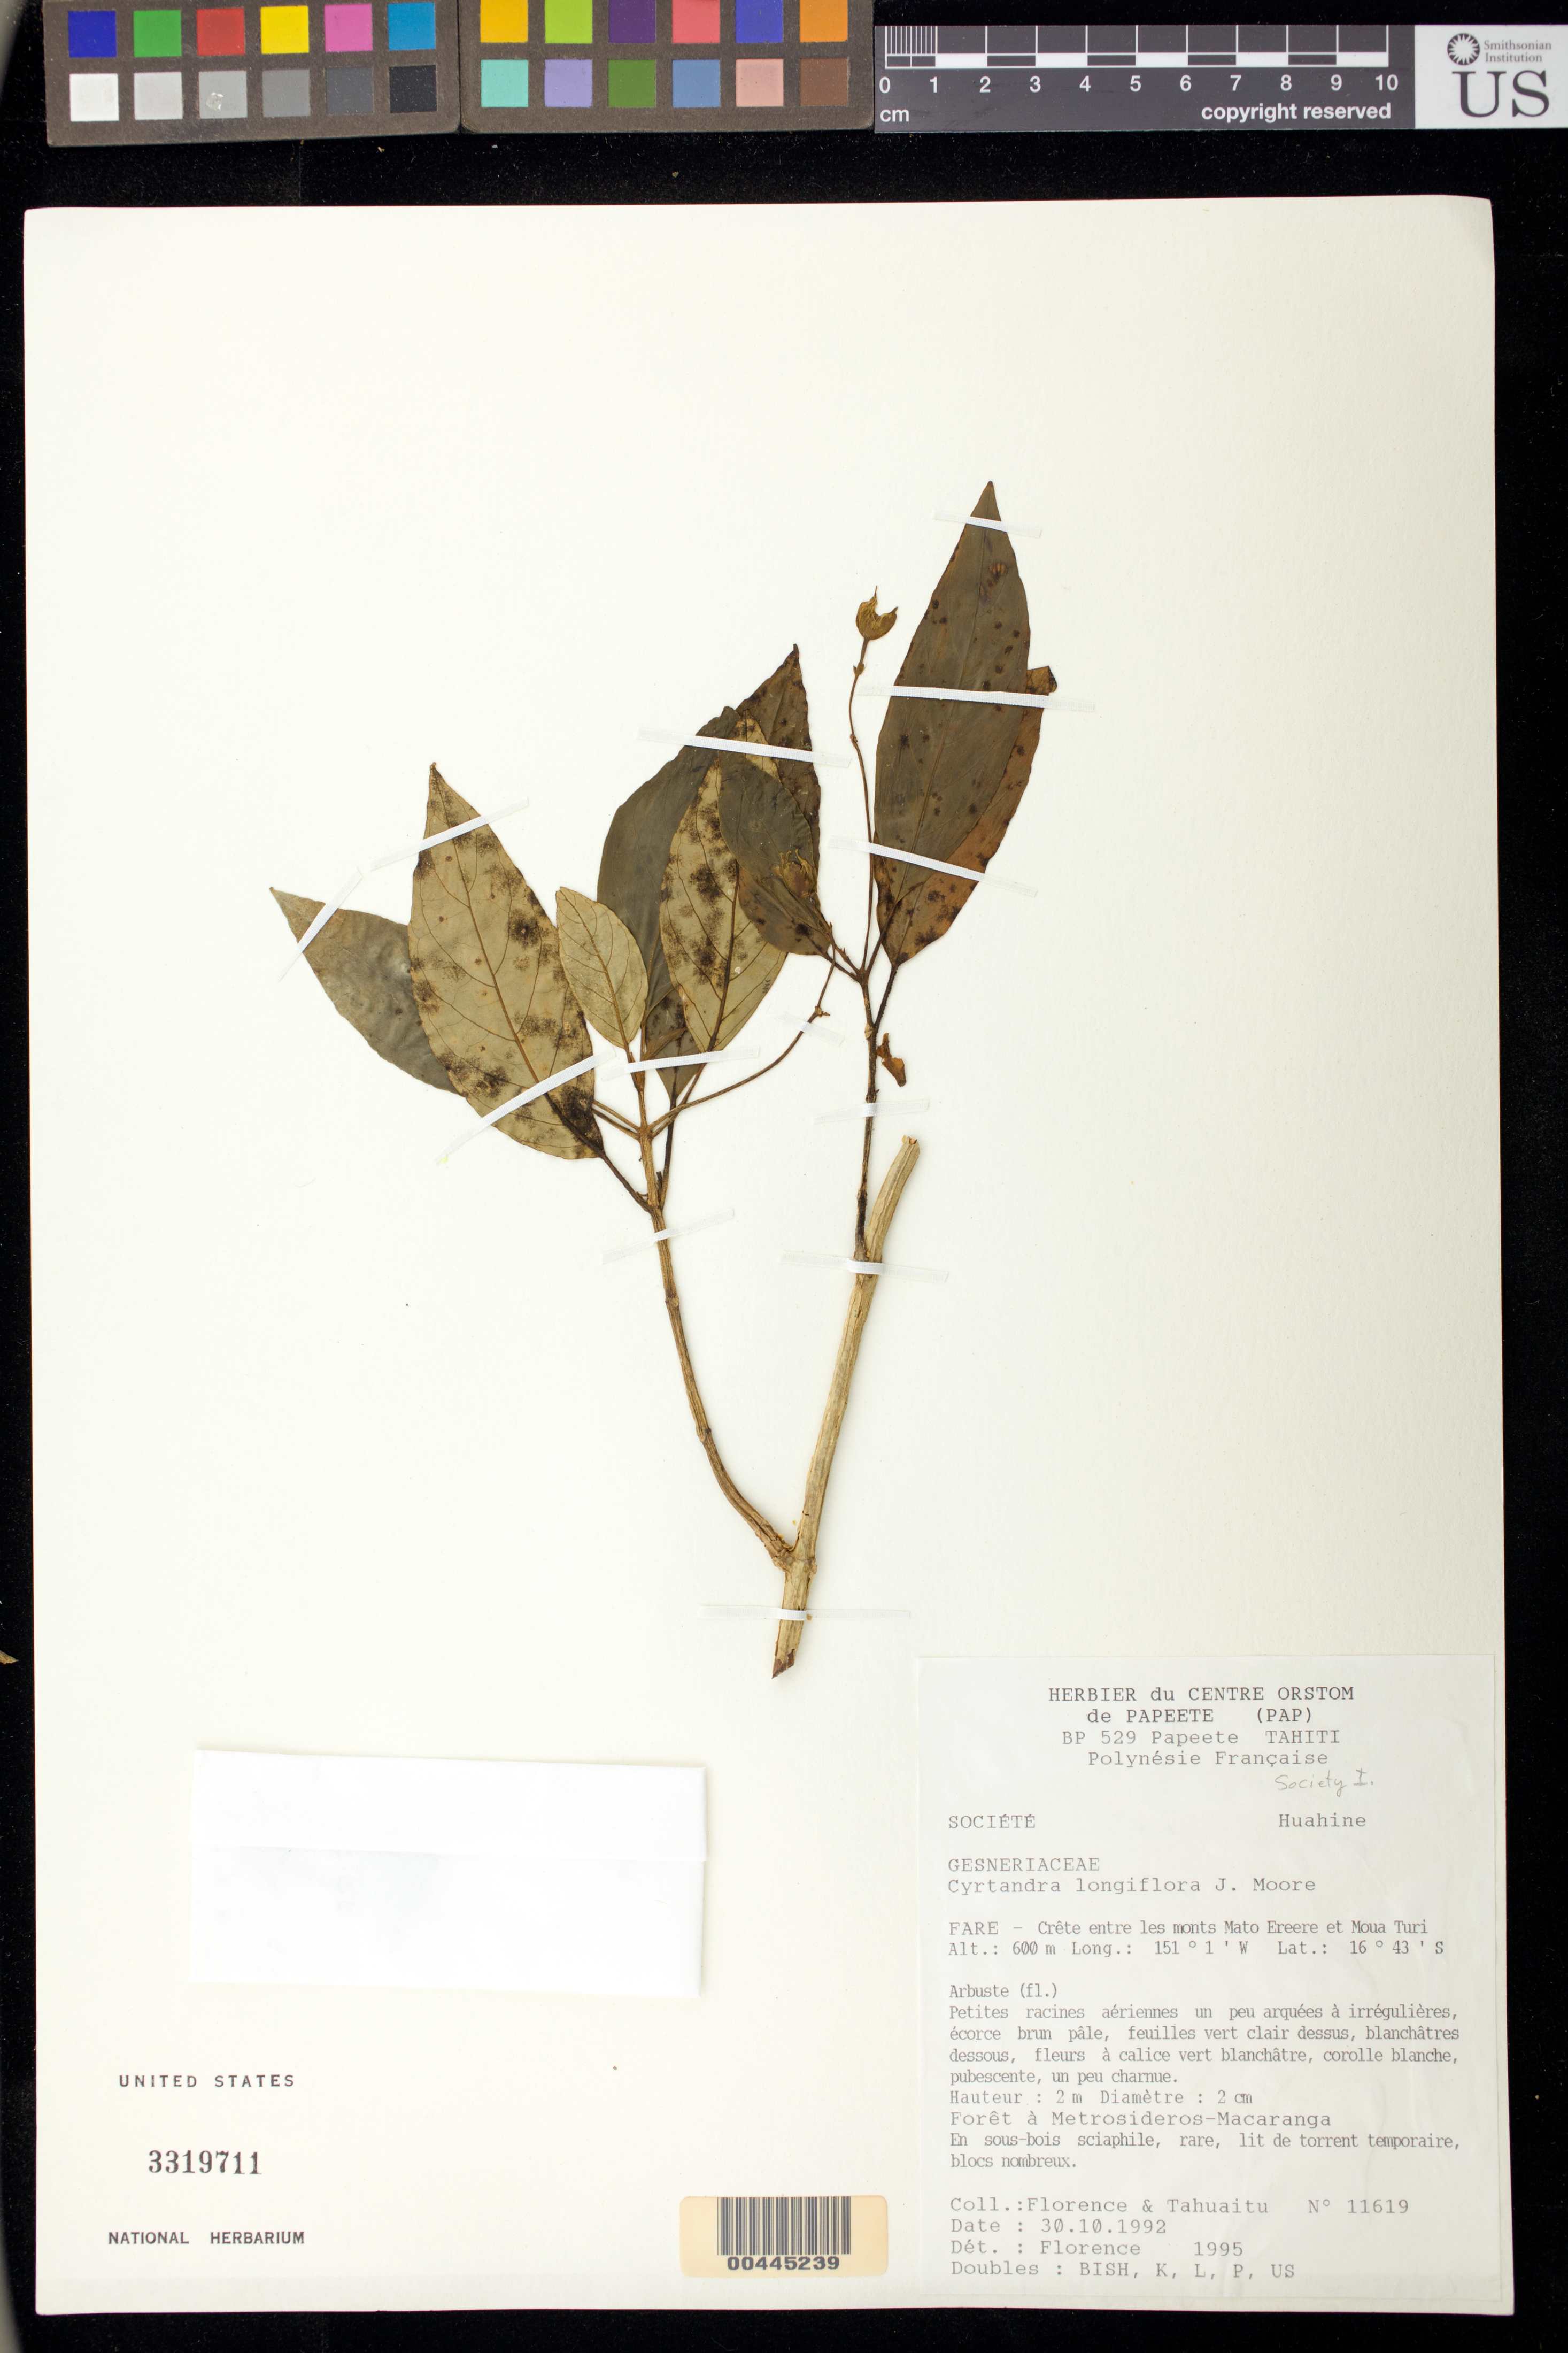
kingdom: Plantae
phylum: Tracheophyta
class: Magnoliopsida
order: Lamiales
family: Gesneriaceae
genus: Cyrtandra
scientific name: Cyrtandra longiflora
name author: J.W. Moore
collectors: J. Florence & -. Tahuaitu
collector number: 11619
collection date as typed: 30 Oct 1992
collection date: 1992-10-30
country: French Polynesia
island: Huahine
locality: Huahine, between mato ereere and moua turi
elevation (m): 600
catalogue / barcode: US 3319711